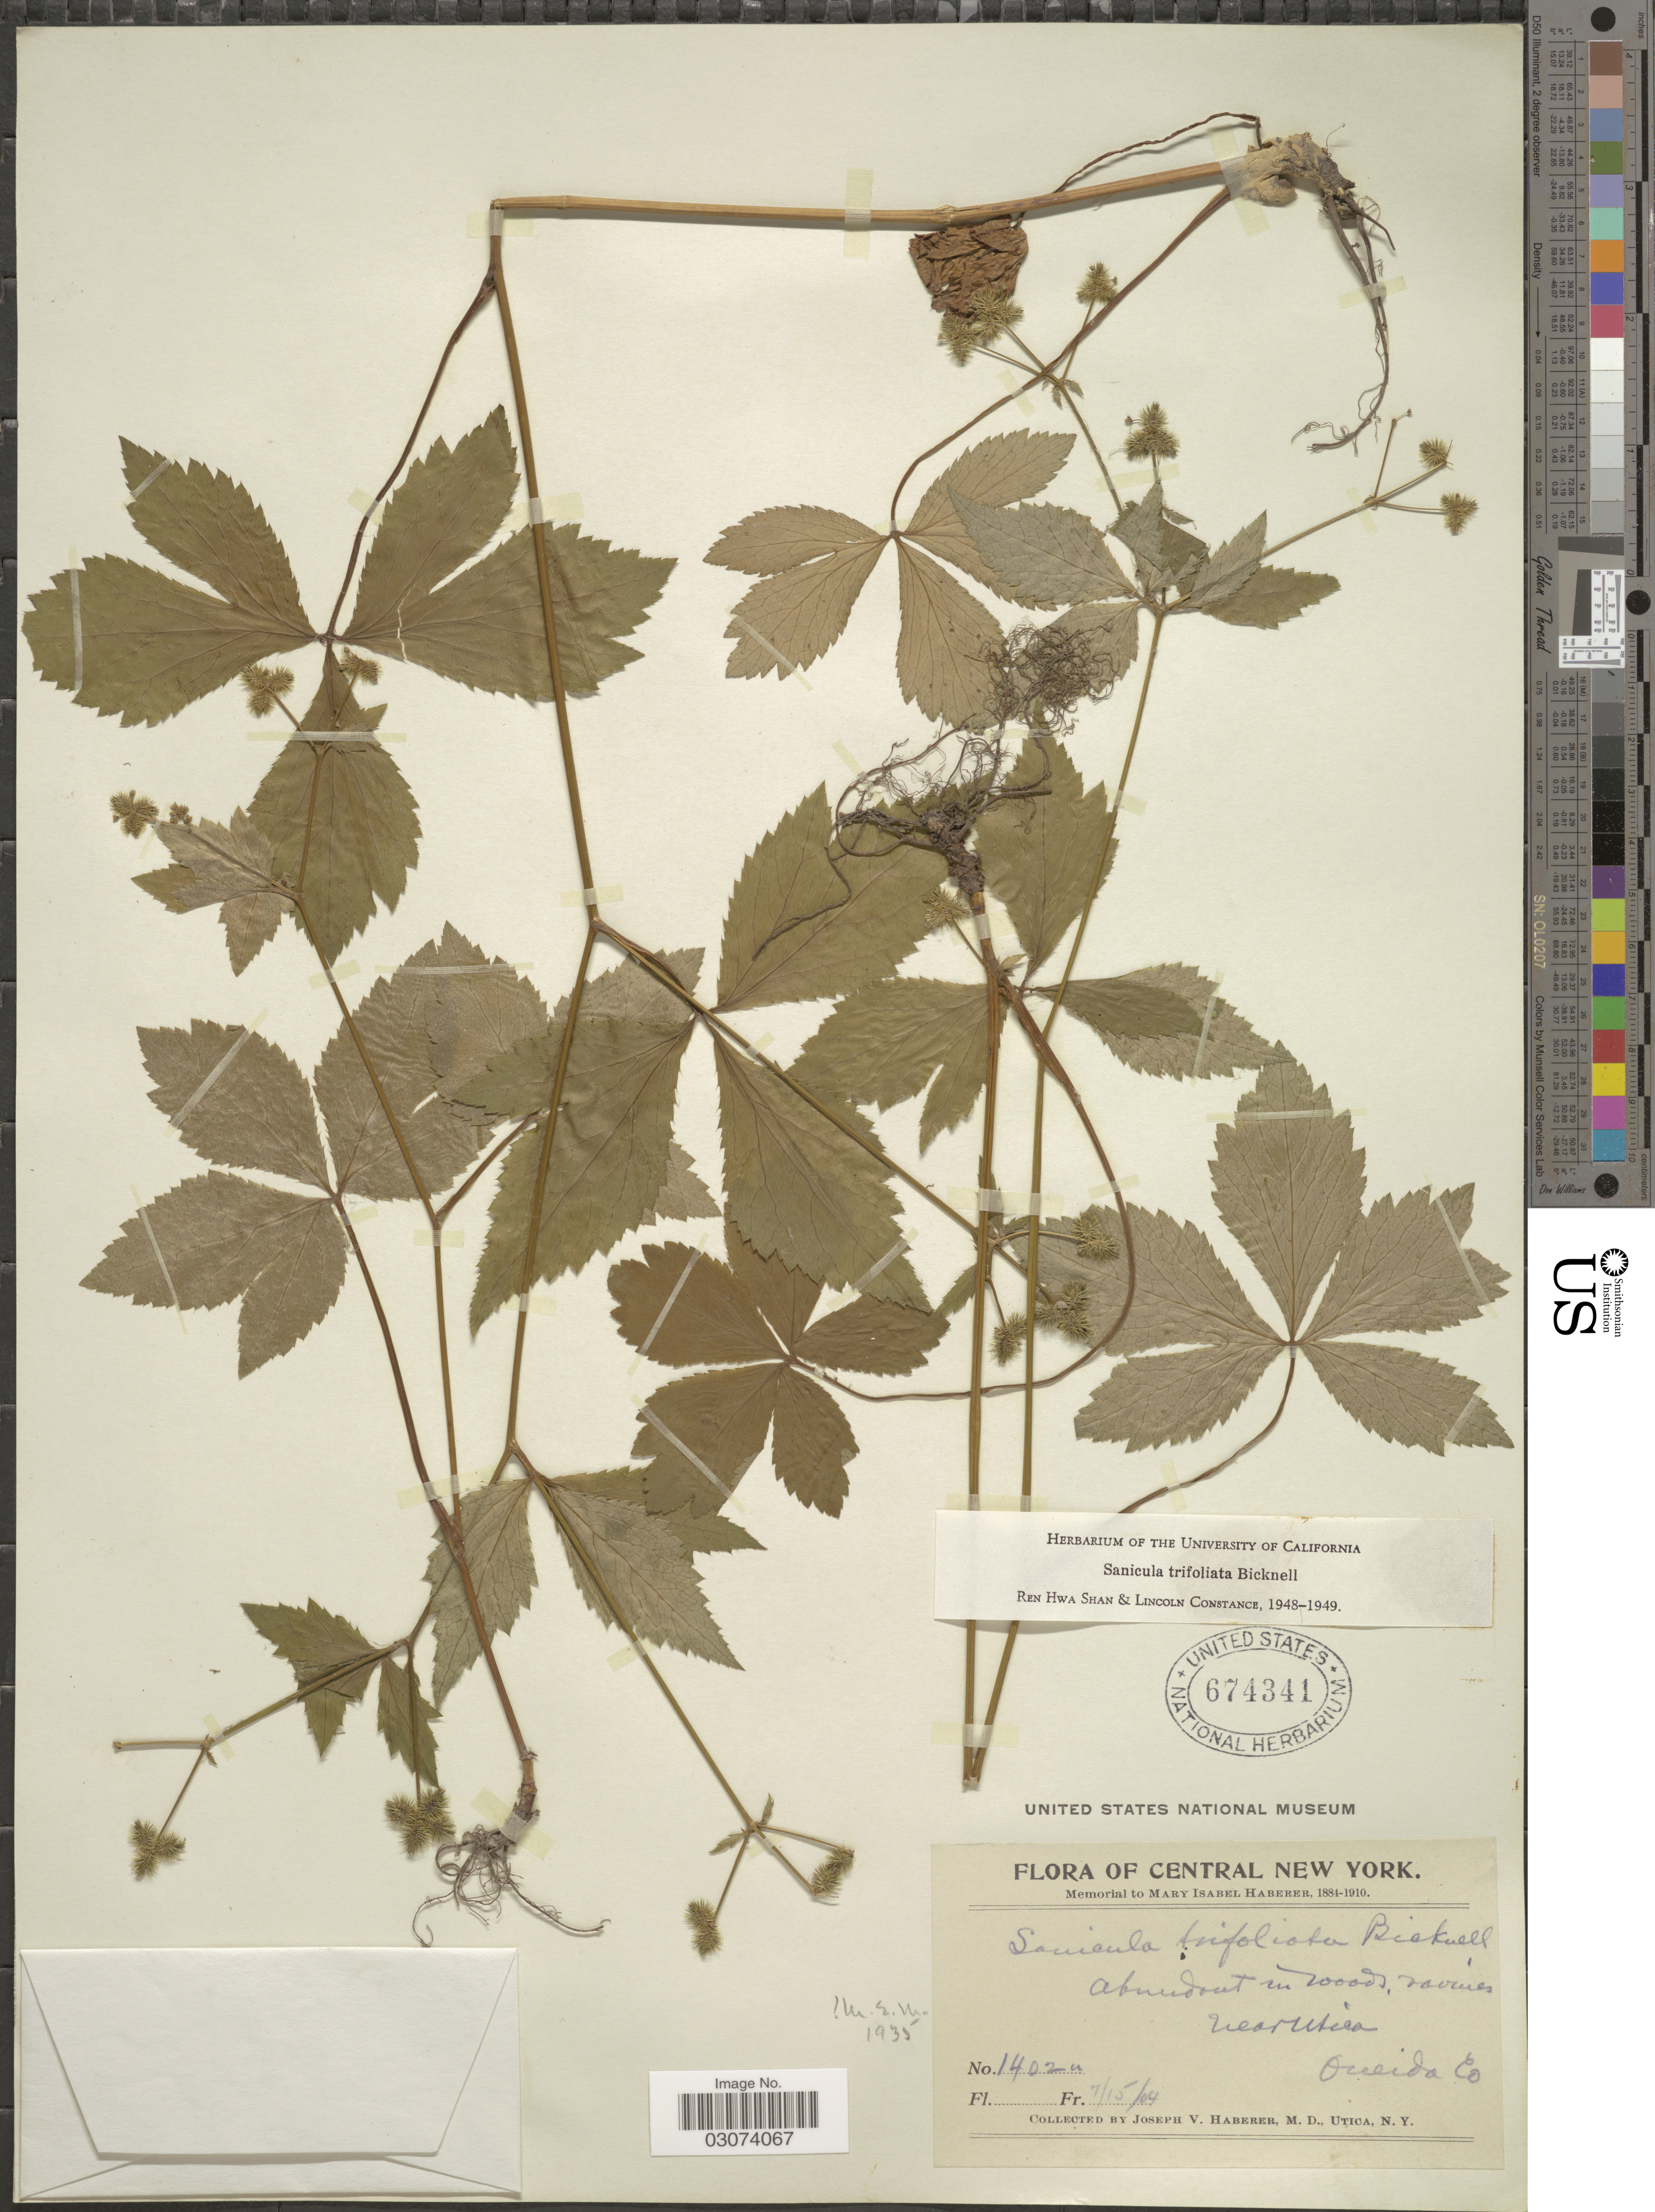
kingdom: Plantae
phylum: Tracheophyta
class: Magnoliopsida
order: Apiales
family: Apiaceae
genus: Sanicula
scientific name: Sanicula trifoliata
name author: E.P. Bicknell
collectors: J. V. Haberer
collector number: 1402a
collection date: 1904-07-15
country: United States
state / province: New York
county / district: Oneida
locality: Central New York. Abundant in woods, ravines. Near Utica, Oneida Co.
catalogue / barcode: US 674341